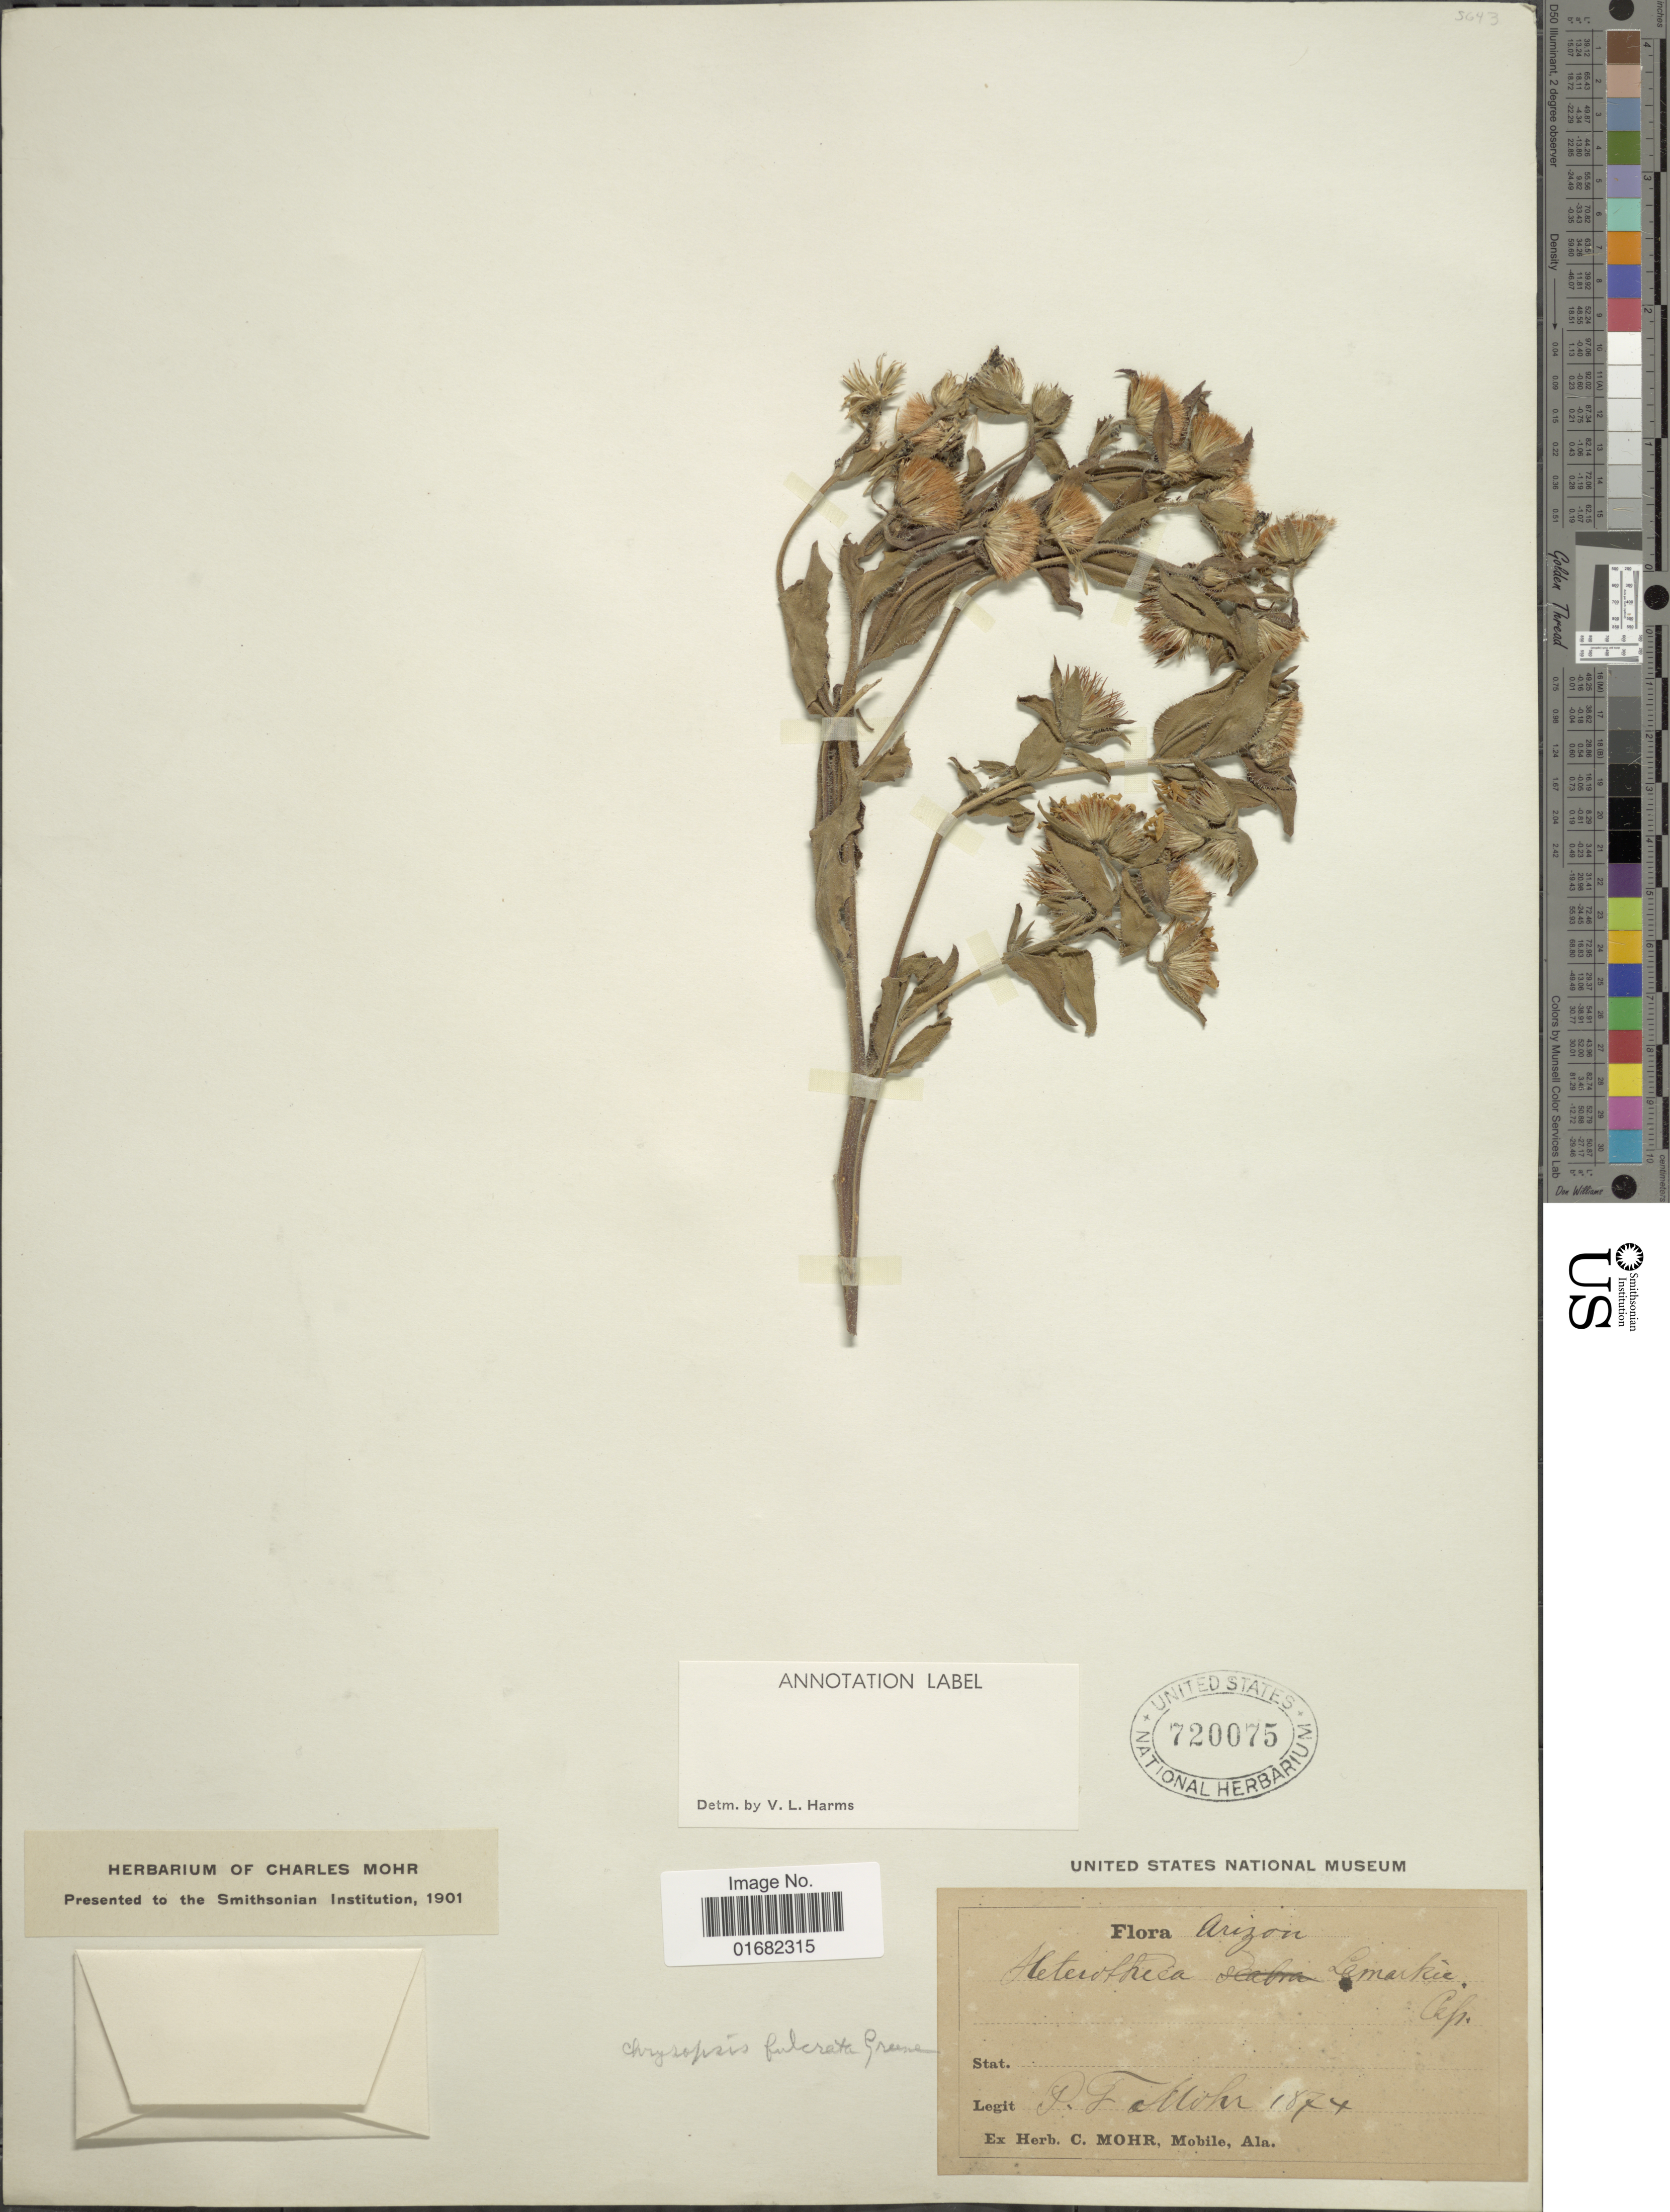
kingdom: Plantae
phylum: Tracheophyta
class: Magnoliopsida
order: Asterales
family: Asteraceae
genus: Heterotheca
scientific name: Heterotheca fulcrata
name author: (Greene) Shinners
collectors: P. F. Mohr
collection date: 1874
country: United States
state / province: Arizona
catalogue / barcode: US 720075